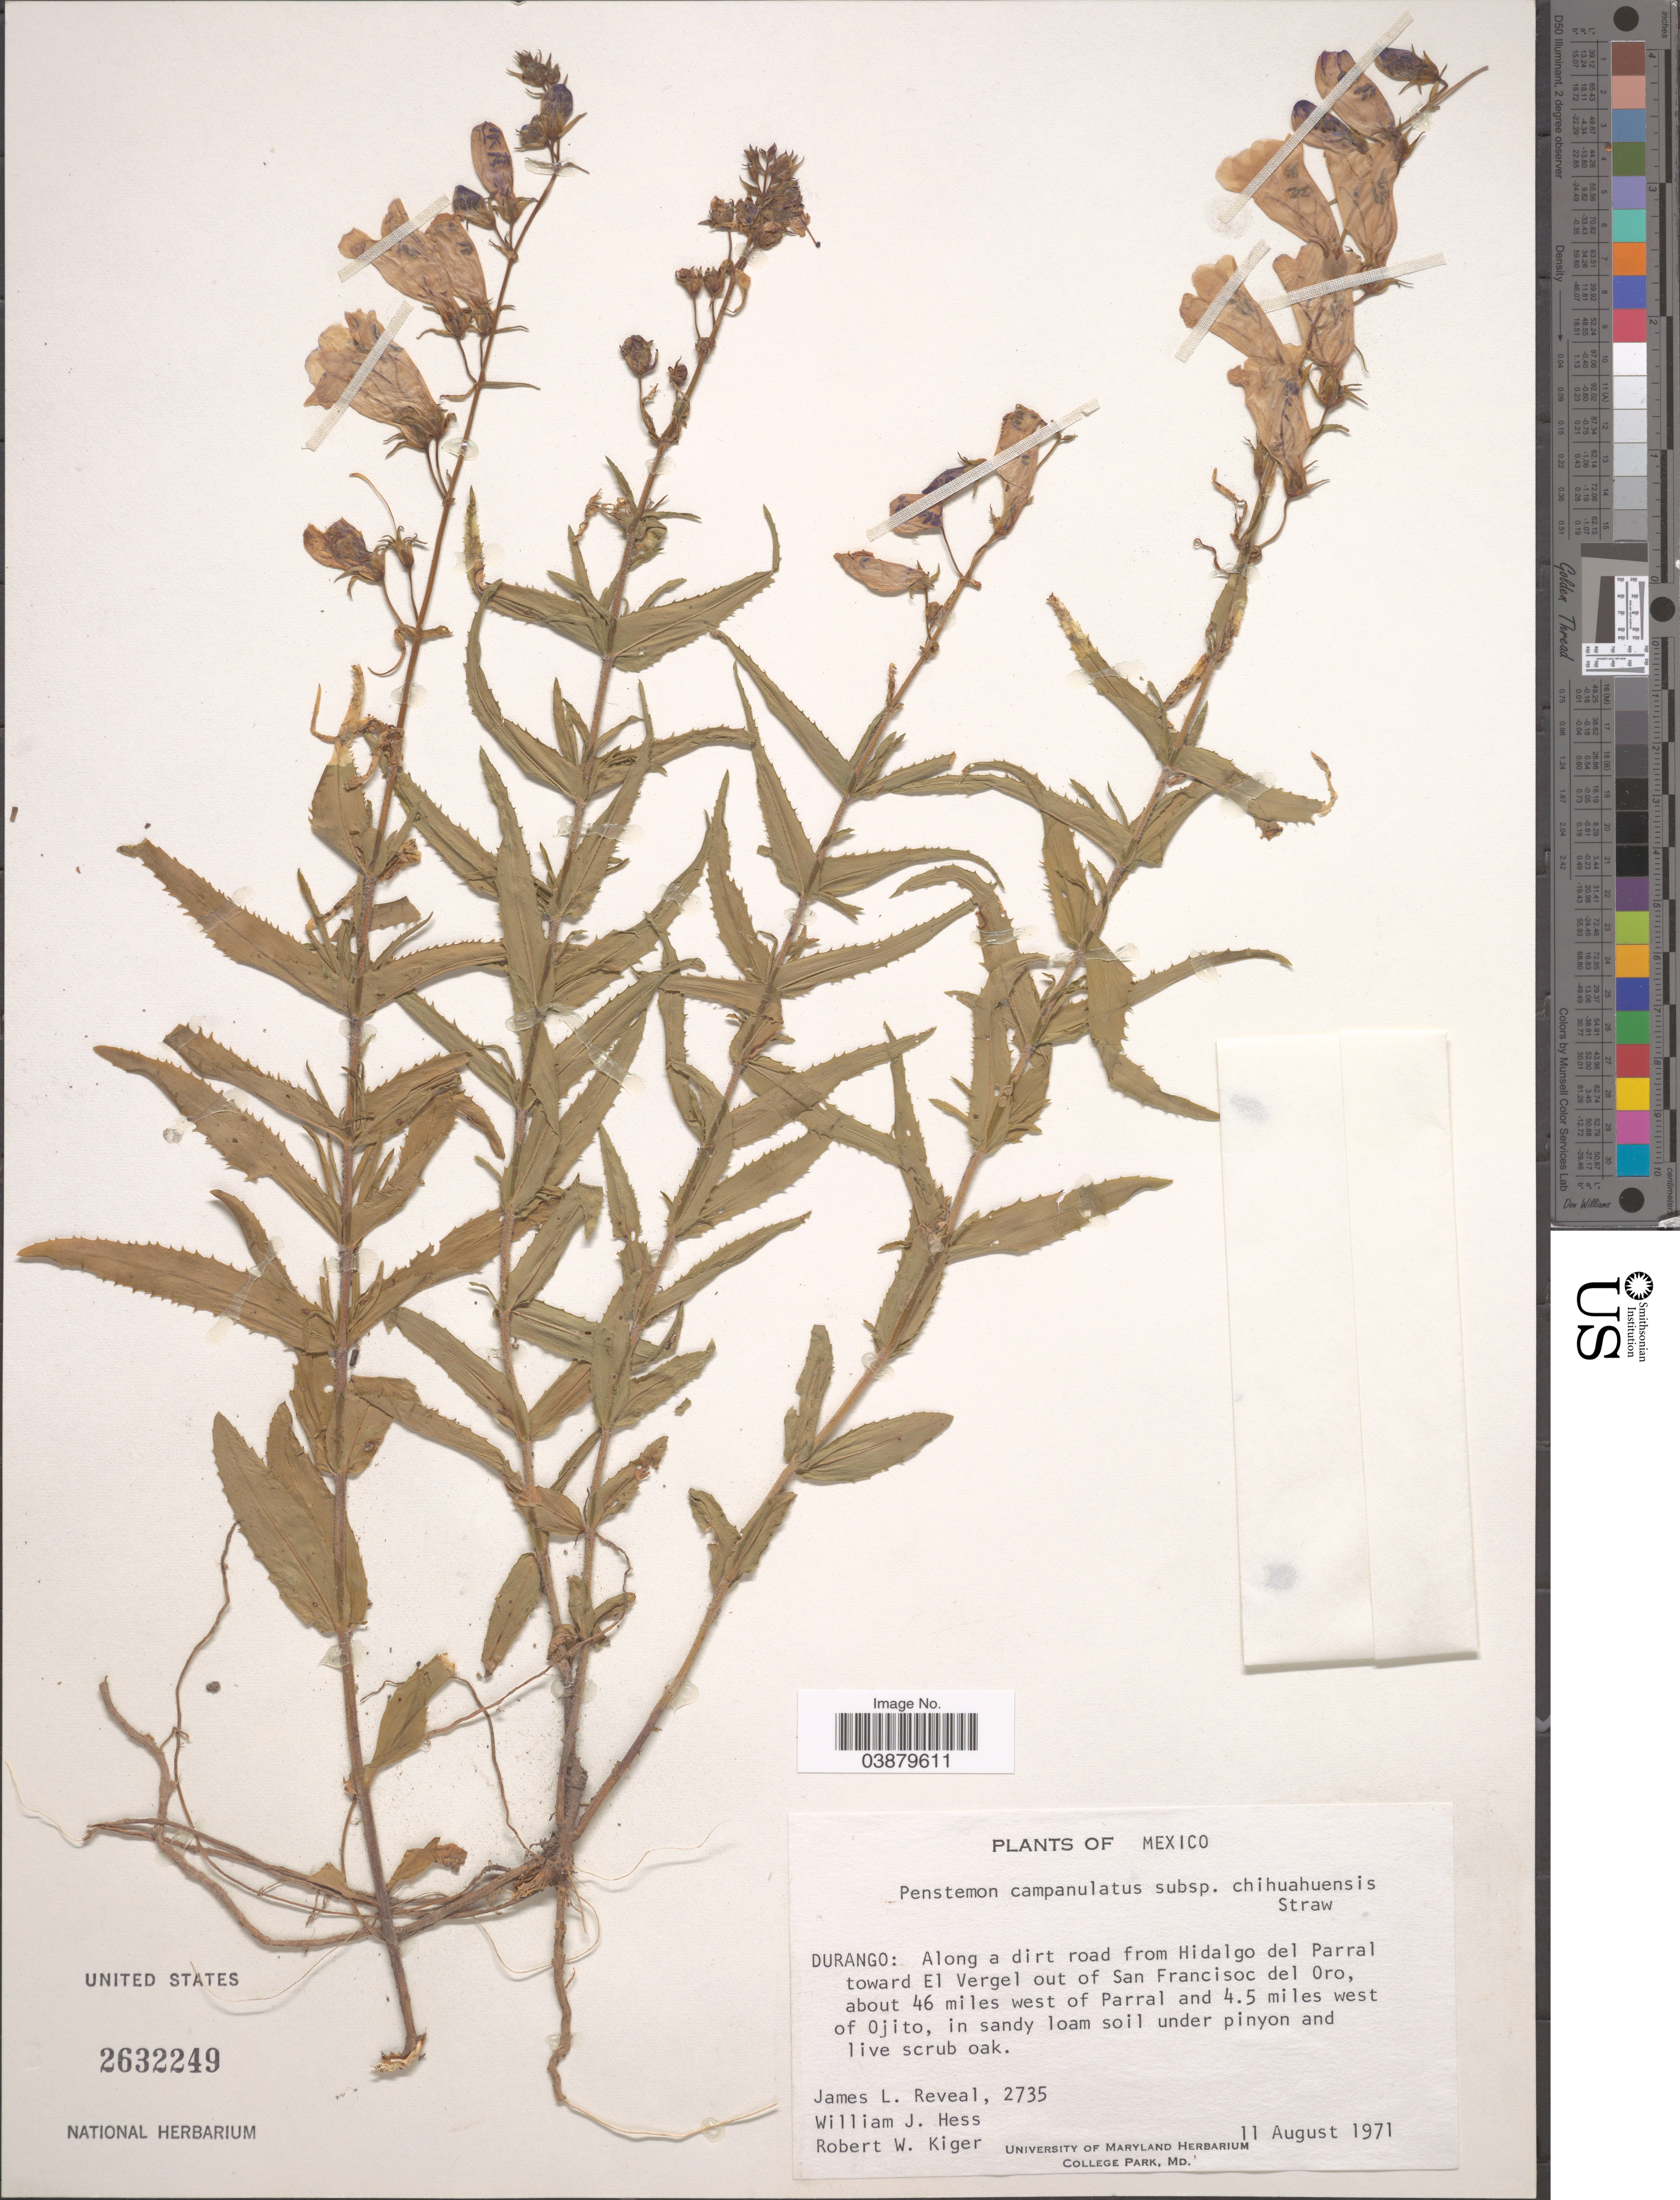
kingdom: Plantae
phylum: Tracheophyta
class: Magnoliopsida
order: Lamiales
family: Plantaginaceae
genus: Penstemon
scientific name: Penstemon campanulatus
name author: (Cav.) Willd.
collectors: J. L. Reveal, W. Hess & R. Kiger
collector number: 2735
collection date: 1971-08-11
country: Mexico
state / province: Durango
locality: Along a dirt road from Hidalgo del Parral toward El Vergel out of San Francisoc del Oro, about 46 miles west of Parral and 4.5 miles west of Ojito.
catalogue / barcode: US 2632249